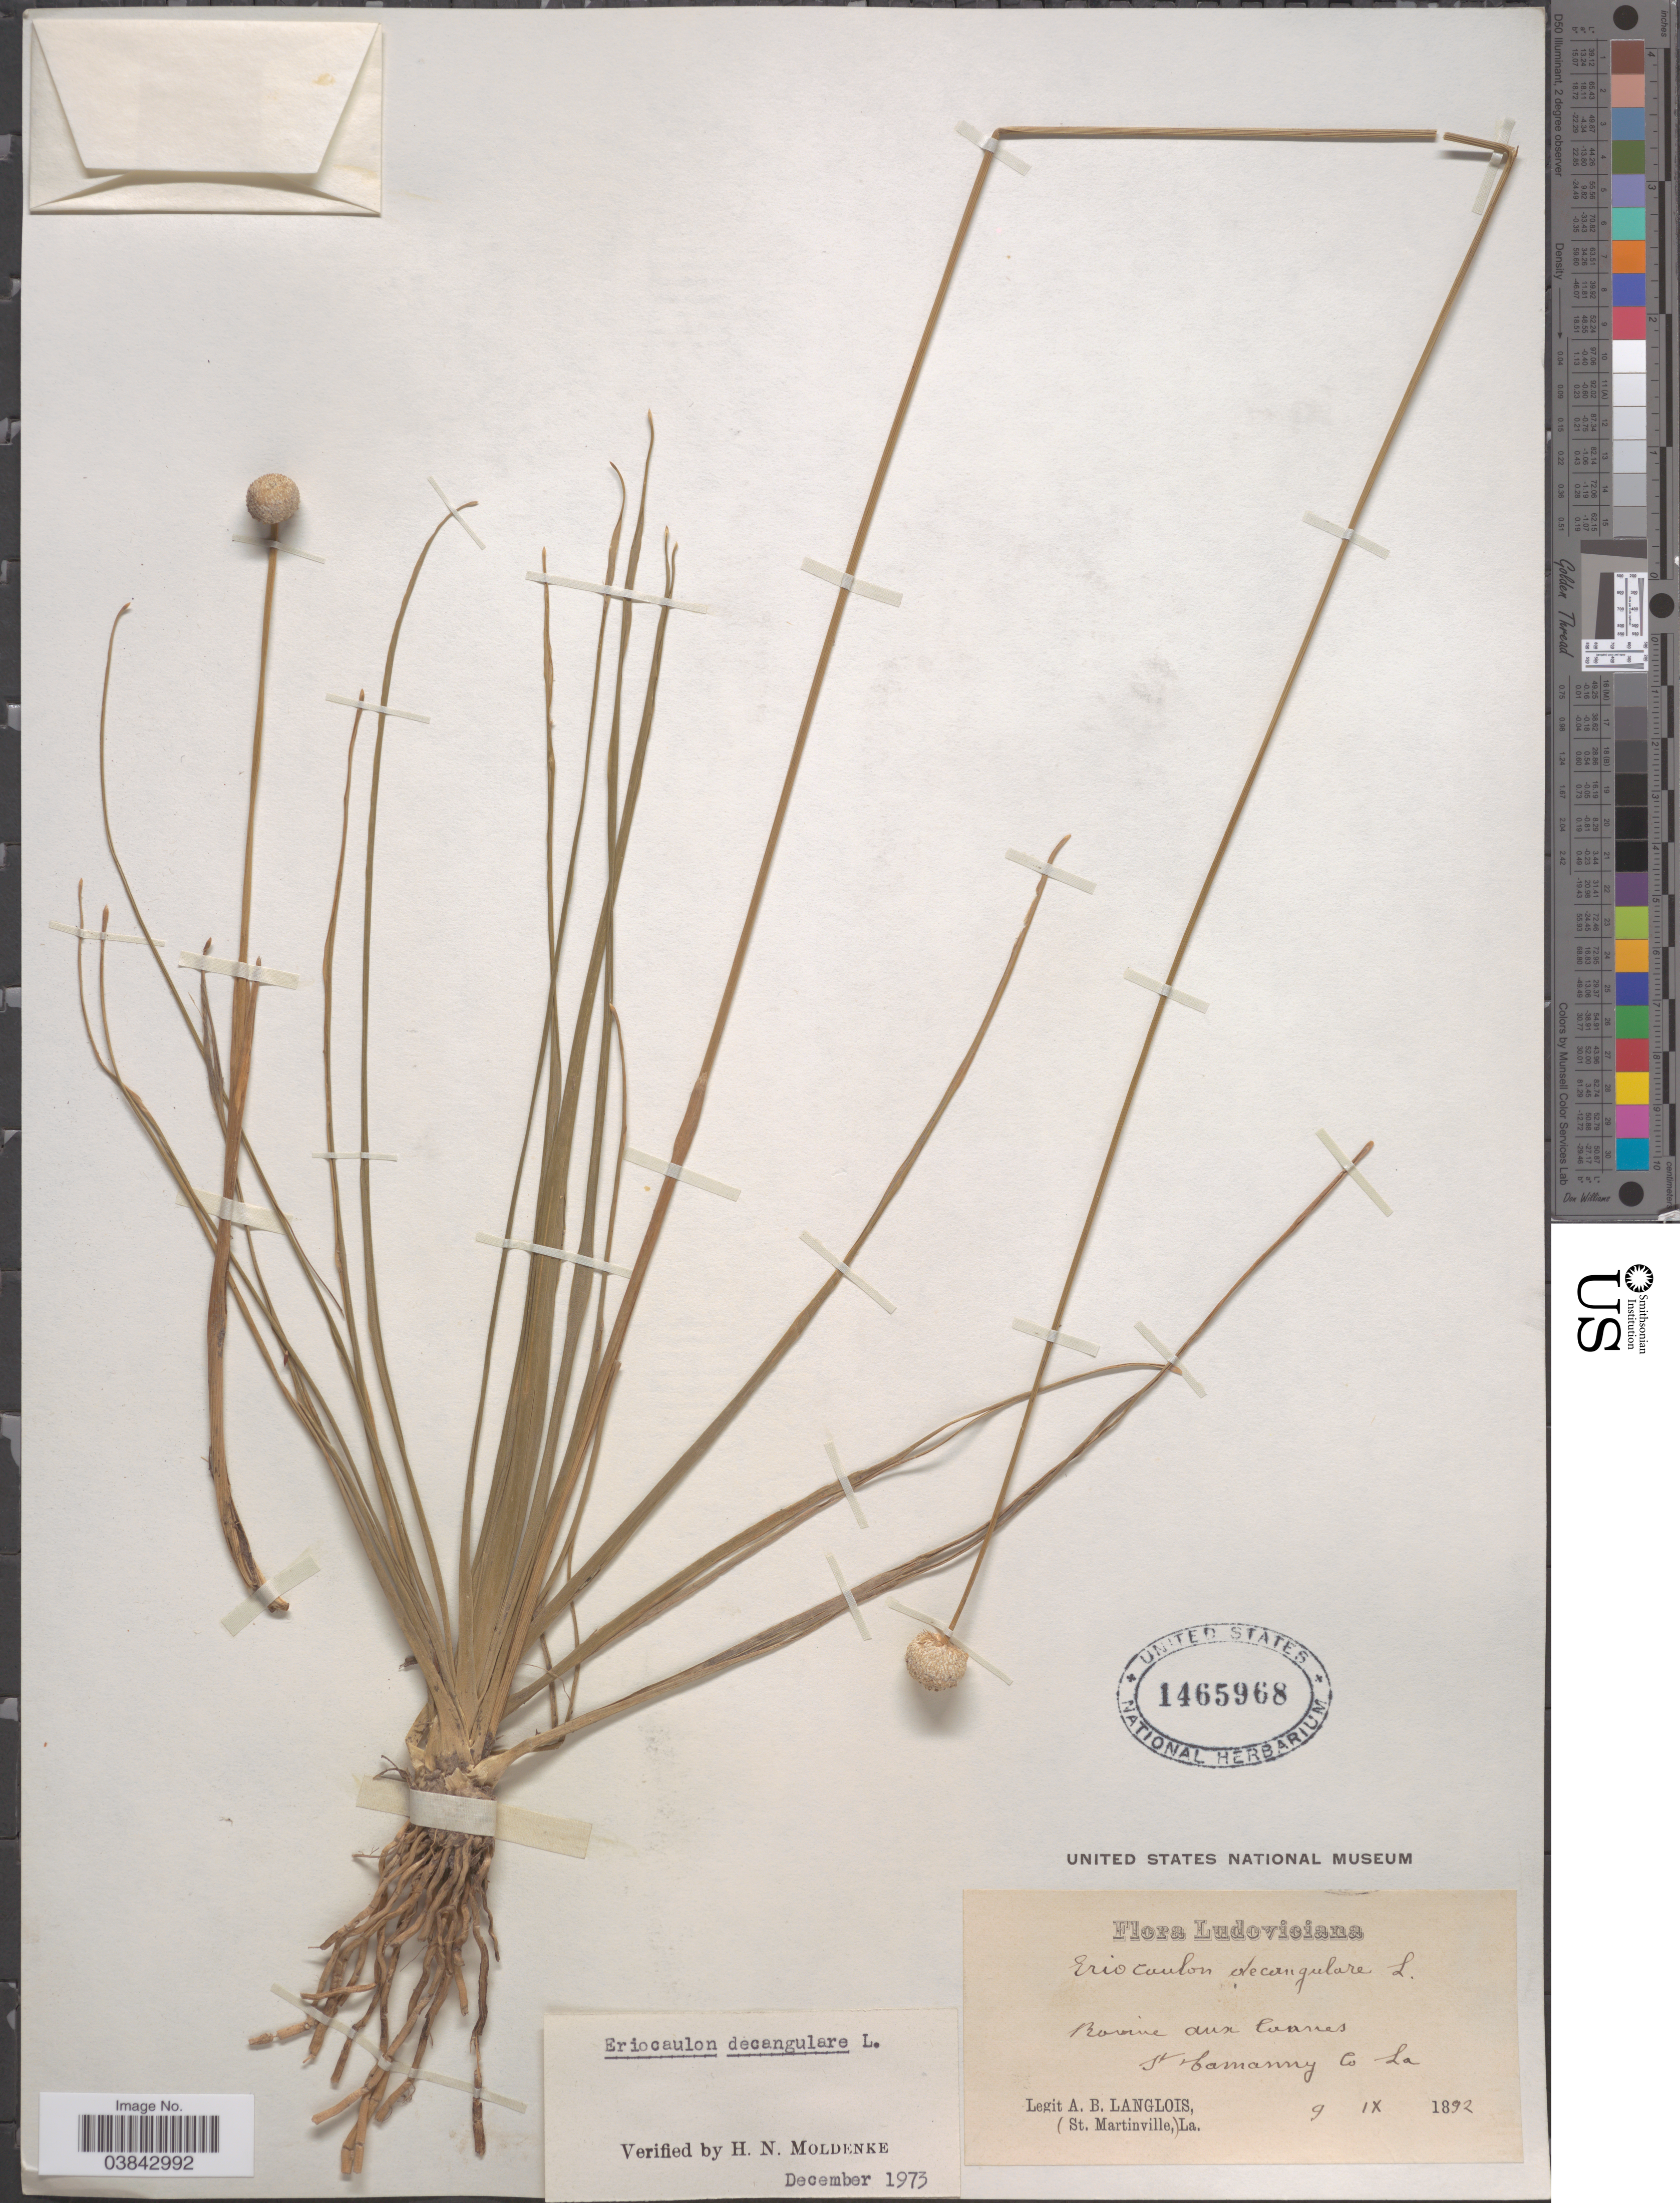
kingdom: Plantae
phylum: Tracheophyta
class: Liliopsida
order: Poales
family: Eriocaulaceae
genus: Eriocaulon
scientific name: Eriocaulon decangulare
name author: L.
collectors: A. Langlois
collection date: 1892-09-09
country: United States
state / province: Louisiana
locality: Ludoviciana. Ravine aux cunnes. St Tamanny Co.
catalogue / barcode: US 1465968